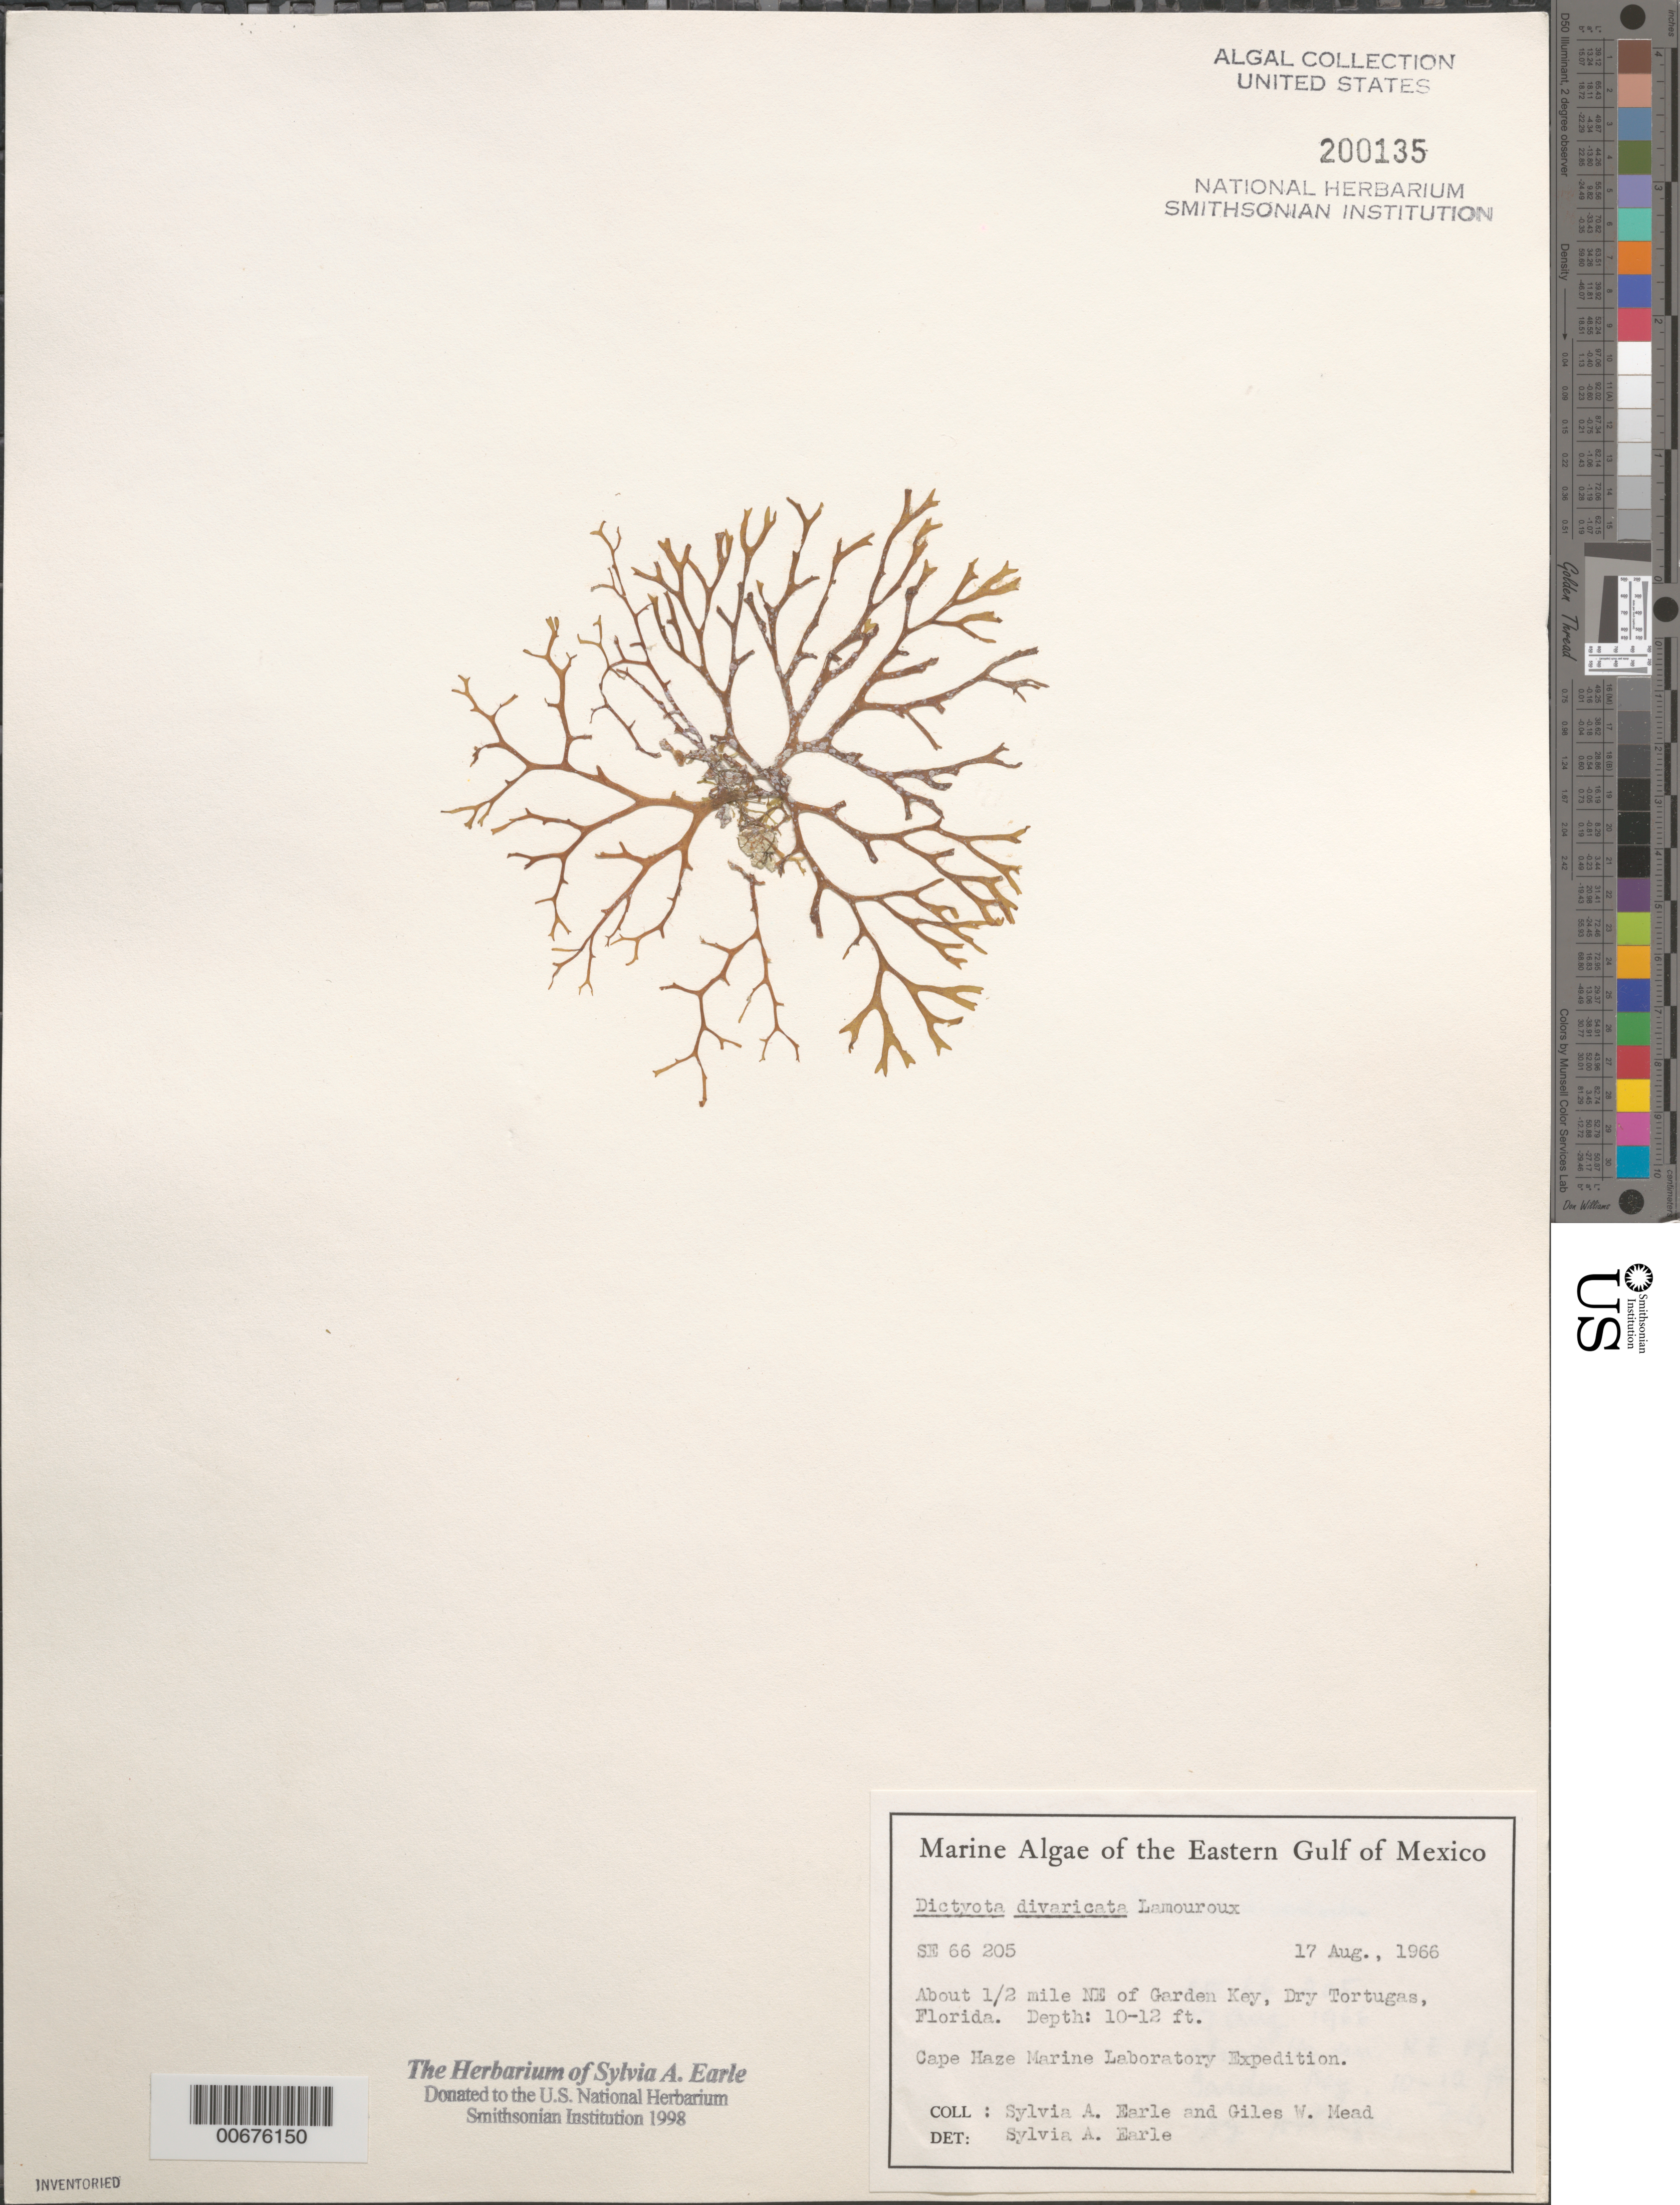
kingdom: Chromista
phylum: Ochrophyta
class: Phaeophyceae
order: Dictyotales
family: Dictyotaceae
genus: Dictyota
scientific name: Dictyota divaricata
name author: J.V.Lamouroux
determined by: Earle, S. A.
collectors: S. A. Earle & G. W. Mead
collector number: Se 66205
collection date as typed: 17 Aug 1966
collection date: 1966-08-17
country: United States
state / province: Florida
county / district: Monroe County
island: Dry Tortugas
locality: Ca. 0.5 mile northeast of Garden Key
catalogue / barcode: US 200135